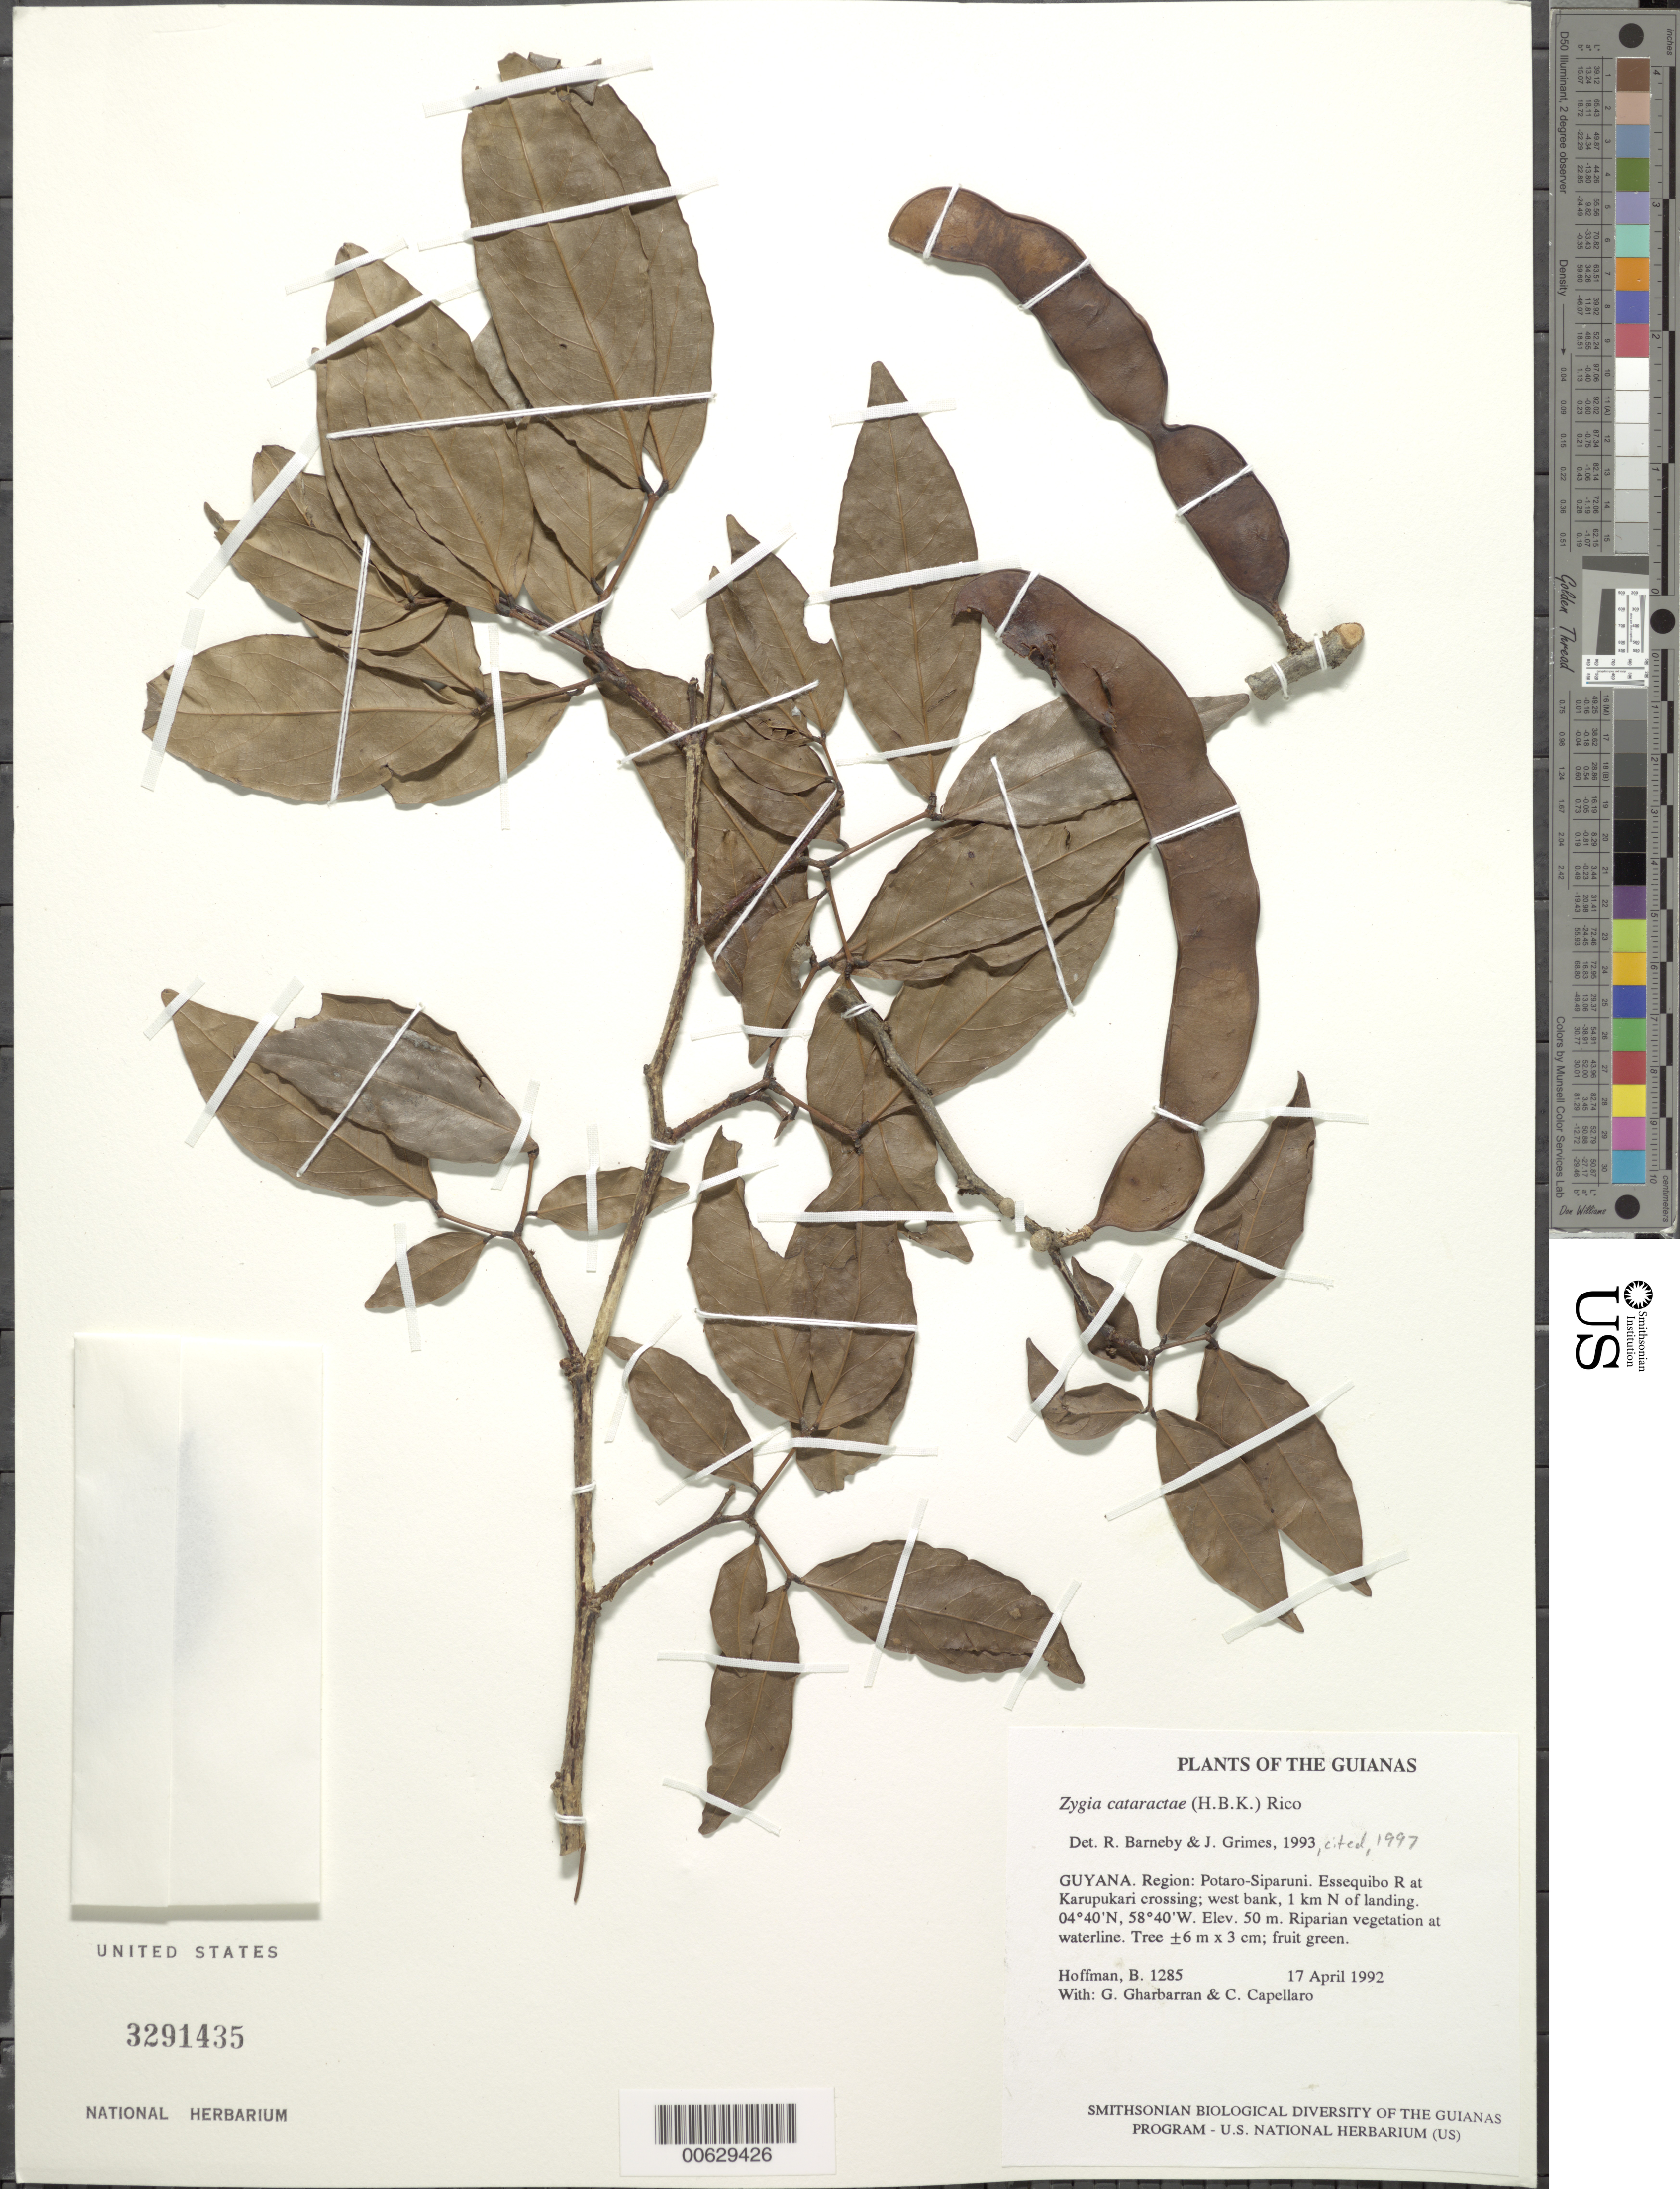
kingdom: Plantae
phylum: Tracheophyta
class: Magnoliopsida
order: Fabales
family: Fabaceae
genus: Zygia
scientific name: Zygia cataractae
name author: (Kunth) L. Rico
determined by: Barneby, R. C.; Grimes, J. W.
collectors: B. Hoffman, G. Gharbarran & C. Capellaro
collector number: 1285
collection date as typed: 17 April 1992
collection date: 1992-04-17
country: Guyana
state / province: Potaro-Siparuni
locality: Essequibo River at Karupukari crossing; west bank, 1 km N of landing. Iwokrama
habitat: Riparian vegetation at waterline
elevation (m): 50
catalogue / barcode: US 3291435